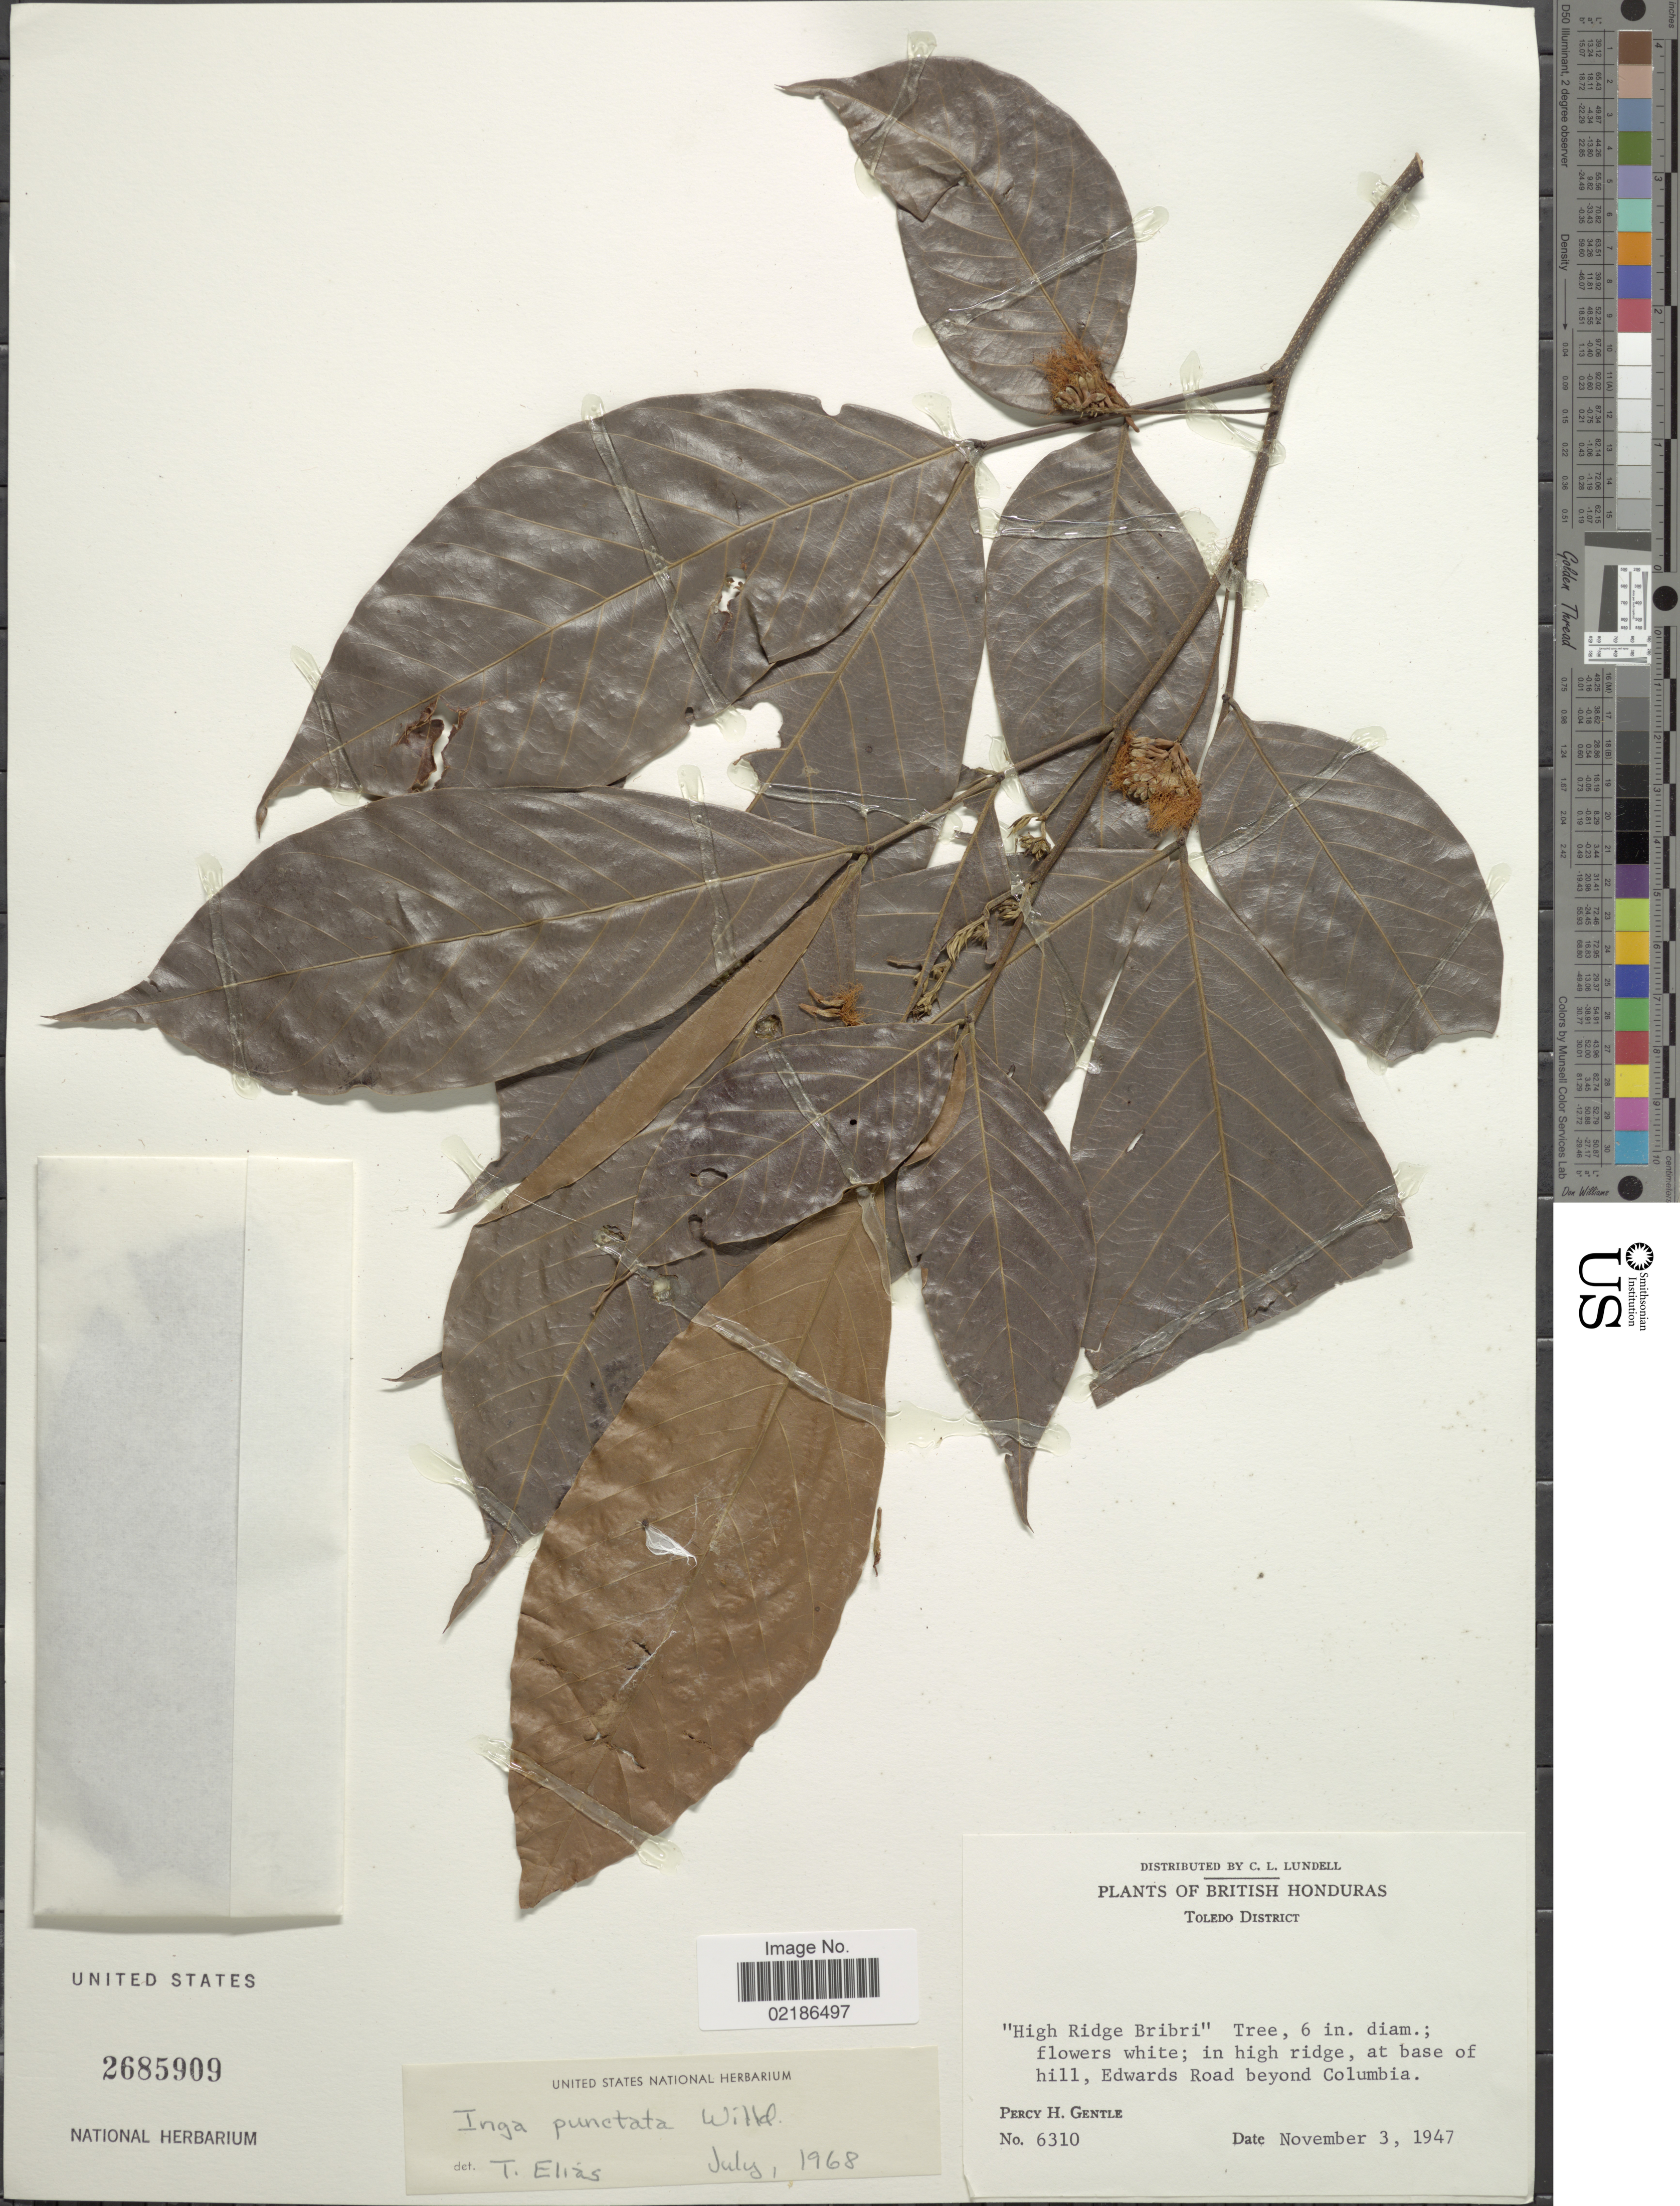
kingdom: Plantae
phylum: Tracheophyta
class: Magnoliopsida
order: Fabales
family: Fabaceae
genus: Inga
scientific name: Inga punctata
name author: Willd.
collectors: P. H. Gentle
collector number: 6310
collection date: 1947-11-03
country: Belize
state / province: Toledo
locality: British Honduras, High Ridge Bribri, Edwards Road beyond Columbia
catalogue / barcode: US 2685909